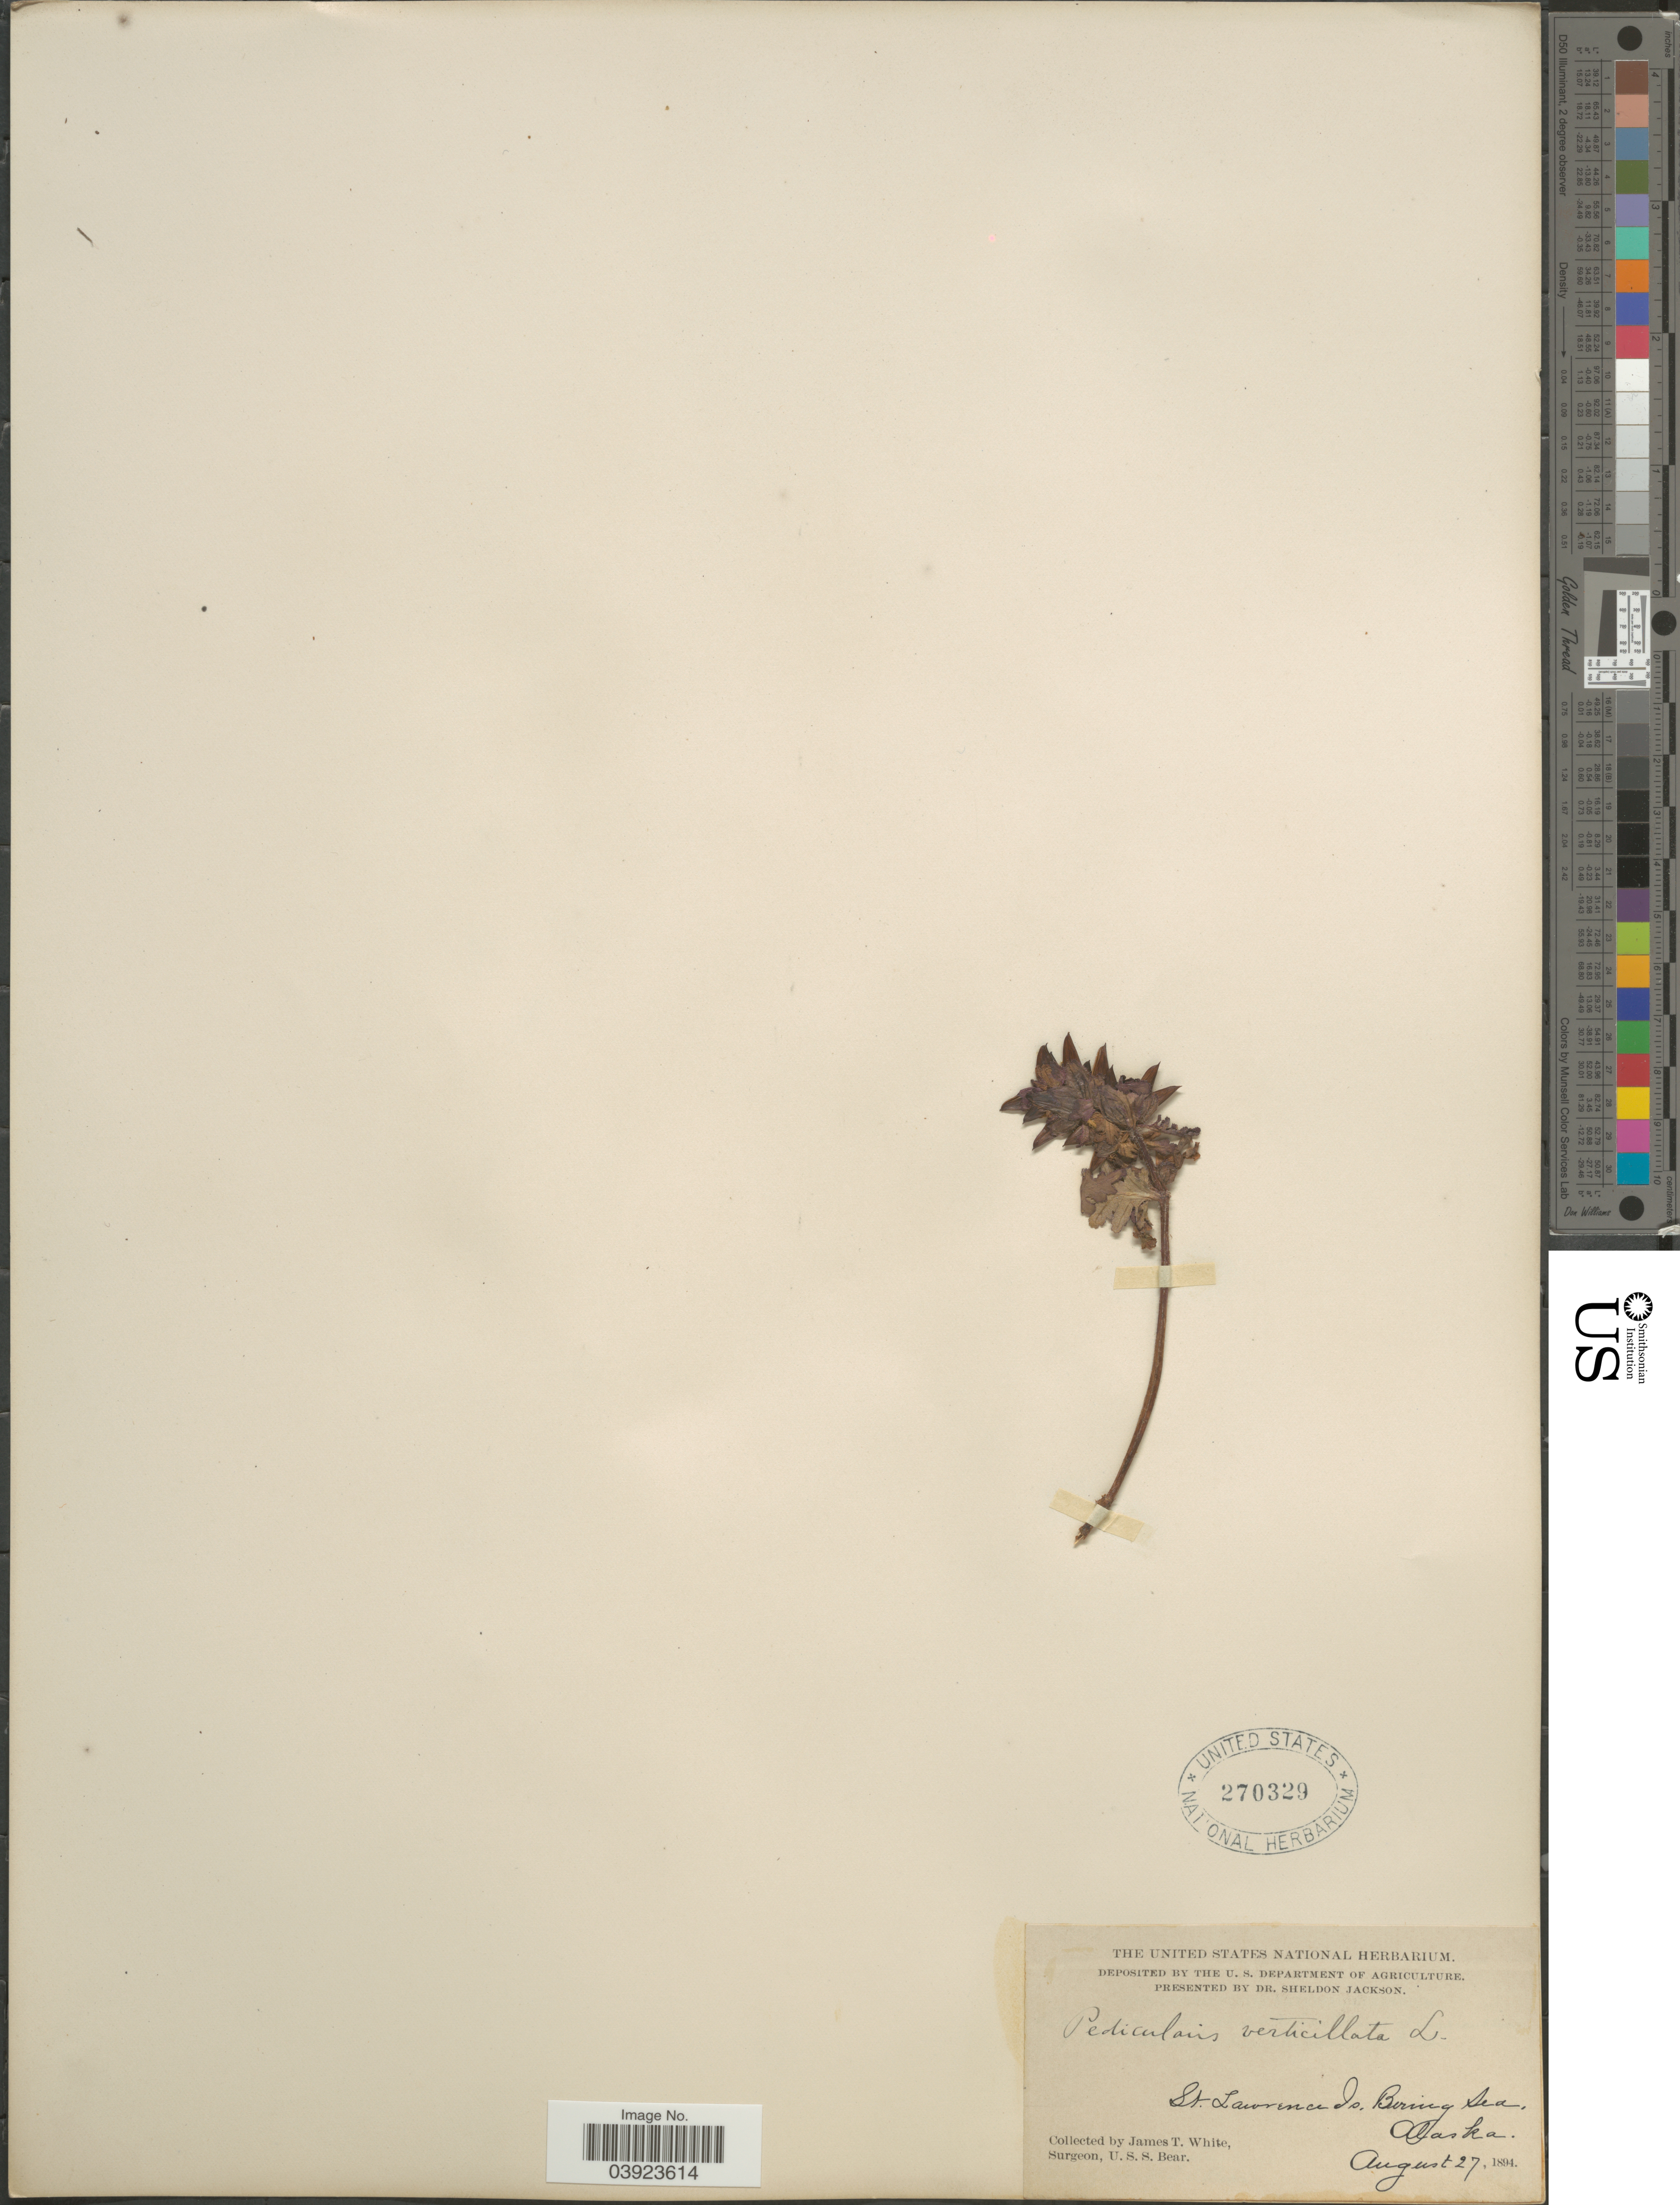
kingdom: Plantae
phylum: Tracheophyta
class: Magnoliopsida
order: Lamiales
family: Orobanchaceae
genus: Pedicularis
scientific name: Pedicularis verticillata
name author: L.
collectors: J. T. White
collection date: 1894-08-27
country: United States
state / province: Alaska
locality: St. Lawrence Is. Bering Sea.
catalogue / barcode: US 270329